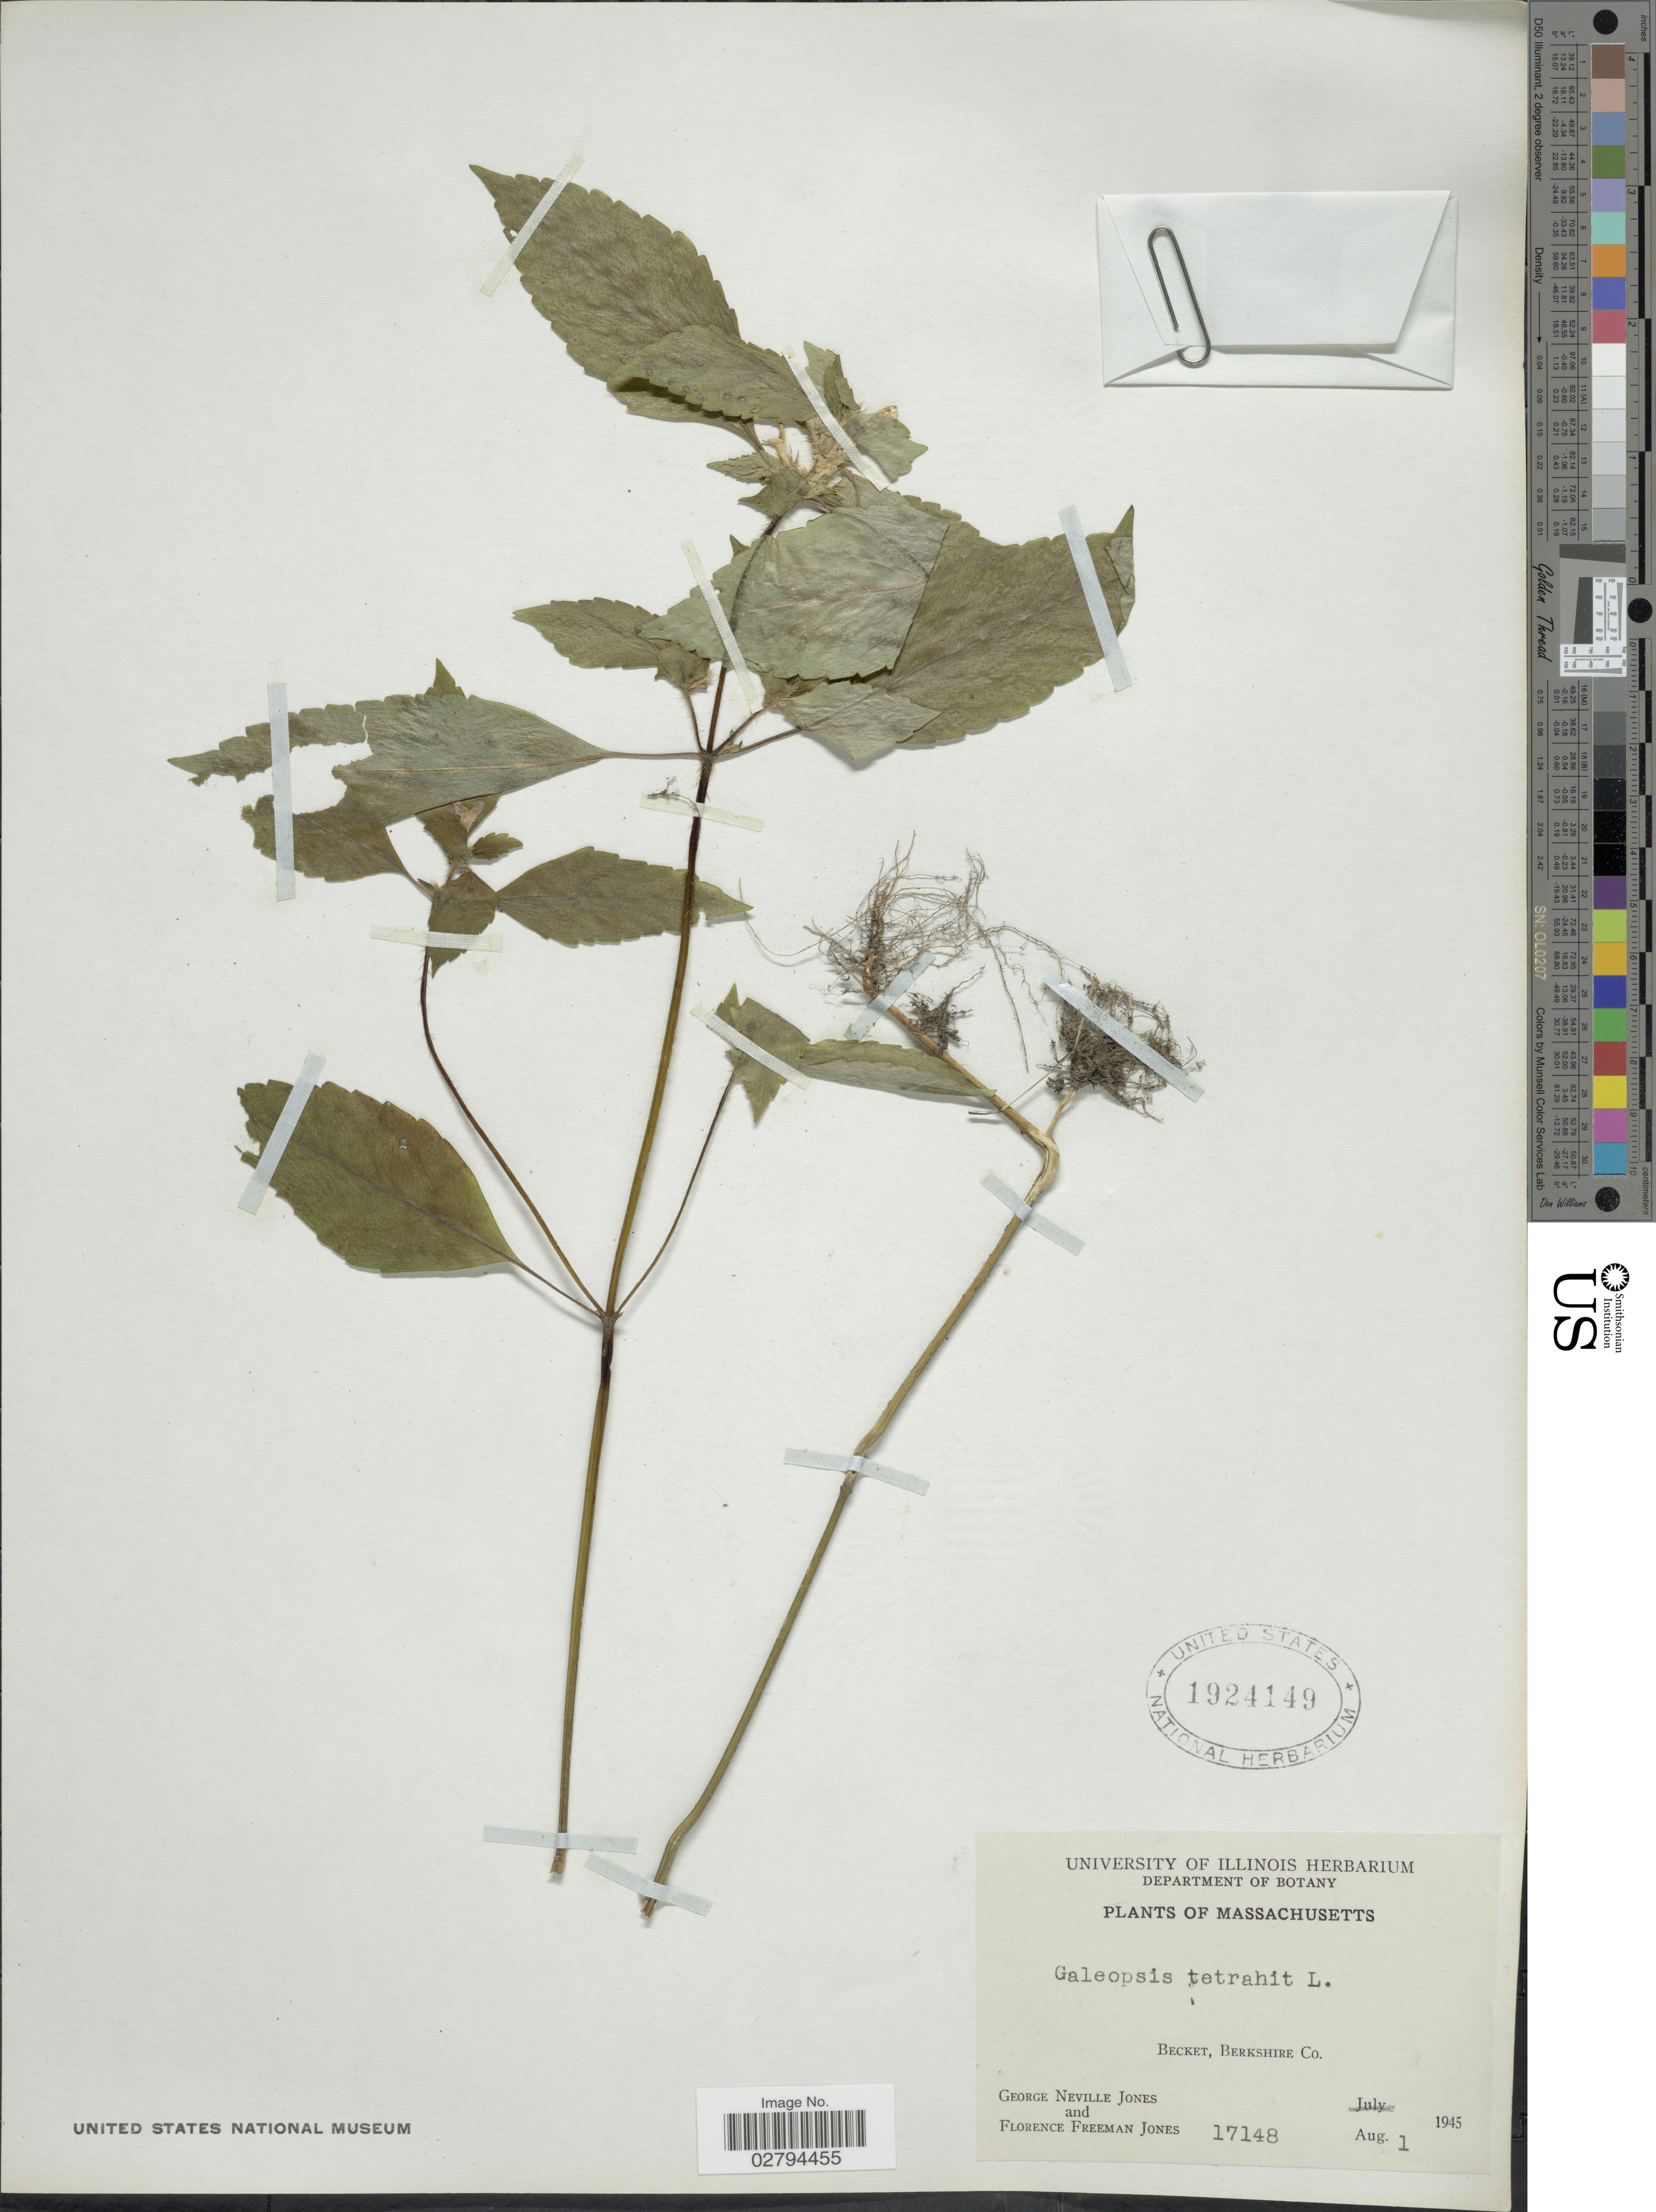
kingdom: Plantae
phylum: Tracheophyta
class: Magnoliopsida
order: Lamiales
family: Lamiaceae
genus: Galeopsis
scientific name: Galeopsis tetrahit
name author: L.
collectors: G. N. Jones & F. F. Jones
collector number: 17148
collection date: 1945-08-01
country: United States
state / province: Massachusetts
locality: Becket, Berkshire Co.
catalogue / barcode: US 1924149